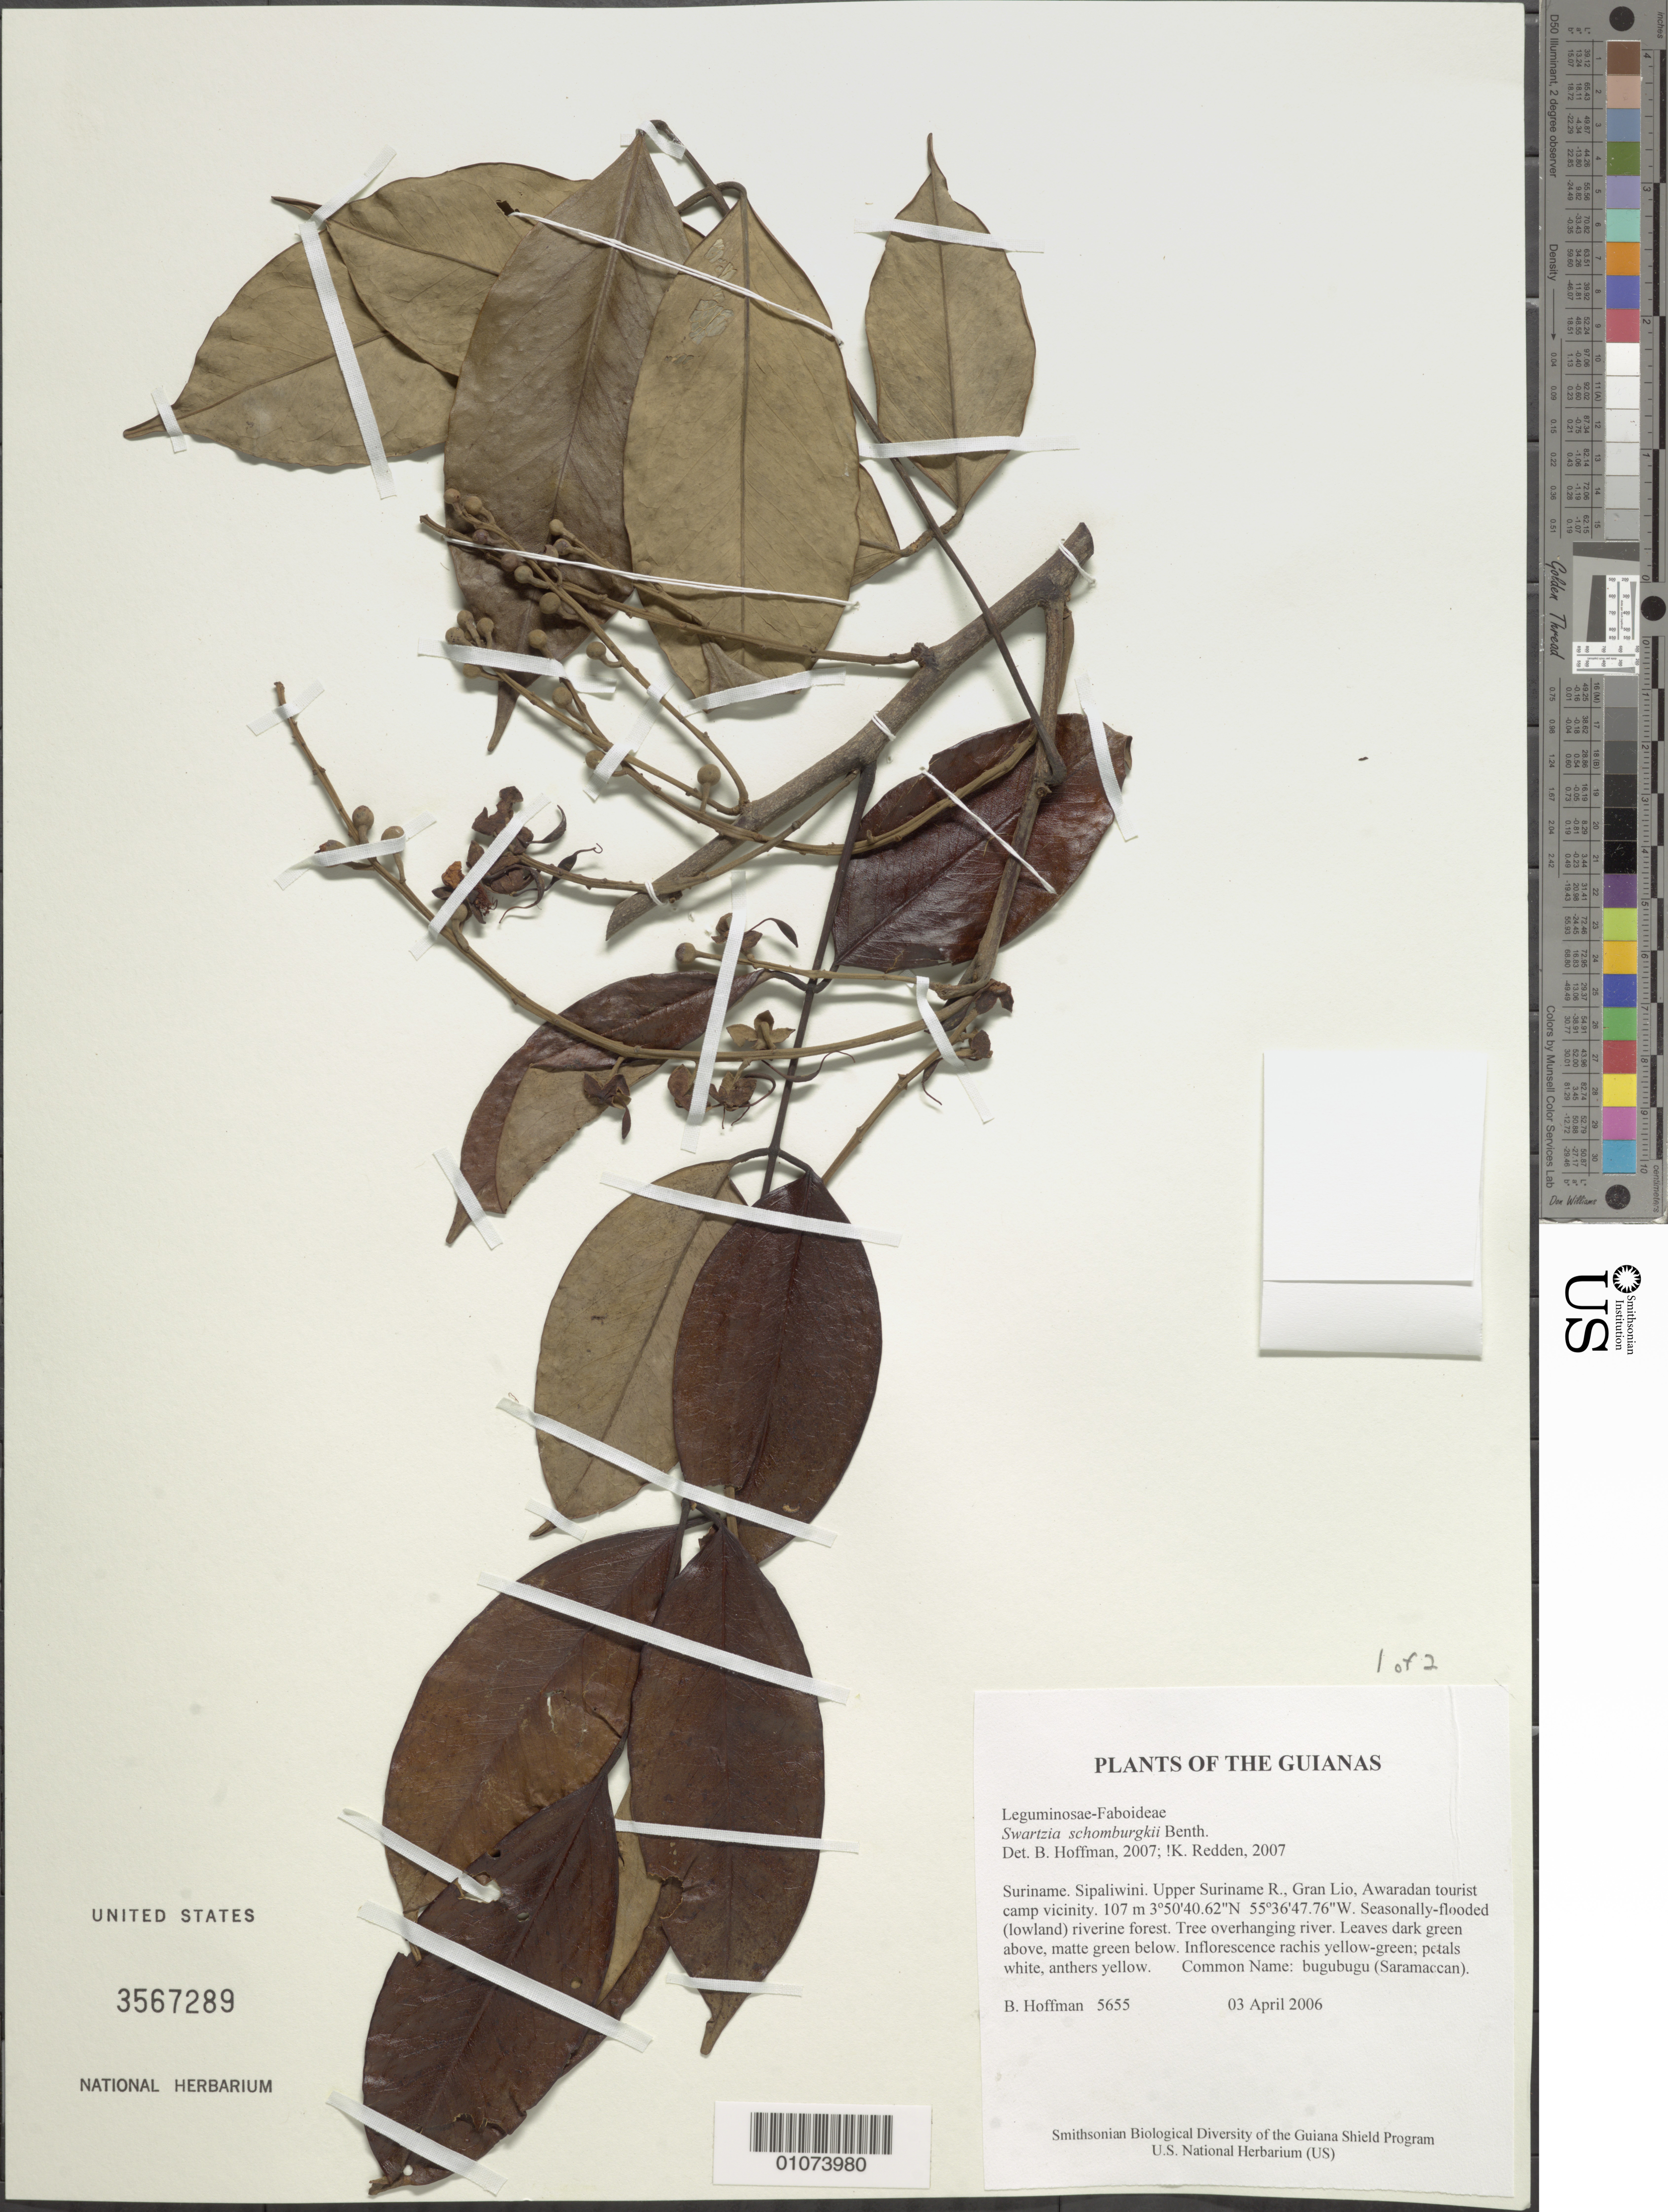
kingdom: Plantae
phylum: Tracheophyta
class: Magnoliopsida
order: Fabales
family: Fabaceae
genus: Swartzia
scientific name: Swartzia schomburgkii var. guayanensis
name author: R.S. Cowan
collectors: B. Hoffman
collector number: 5655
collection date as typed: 03 April 2006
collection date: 2006-04-03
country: Suriname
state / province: Sipaliwini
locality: Upper Suriname R., Gran Lio, Awaradan tourist camp vicinity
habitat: Seasonally-flooded (lowland) riverine forest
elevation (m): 107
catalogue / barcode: US 3567289